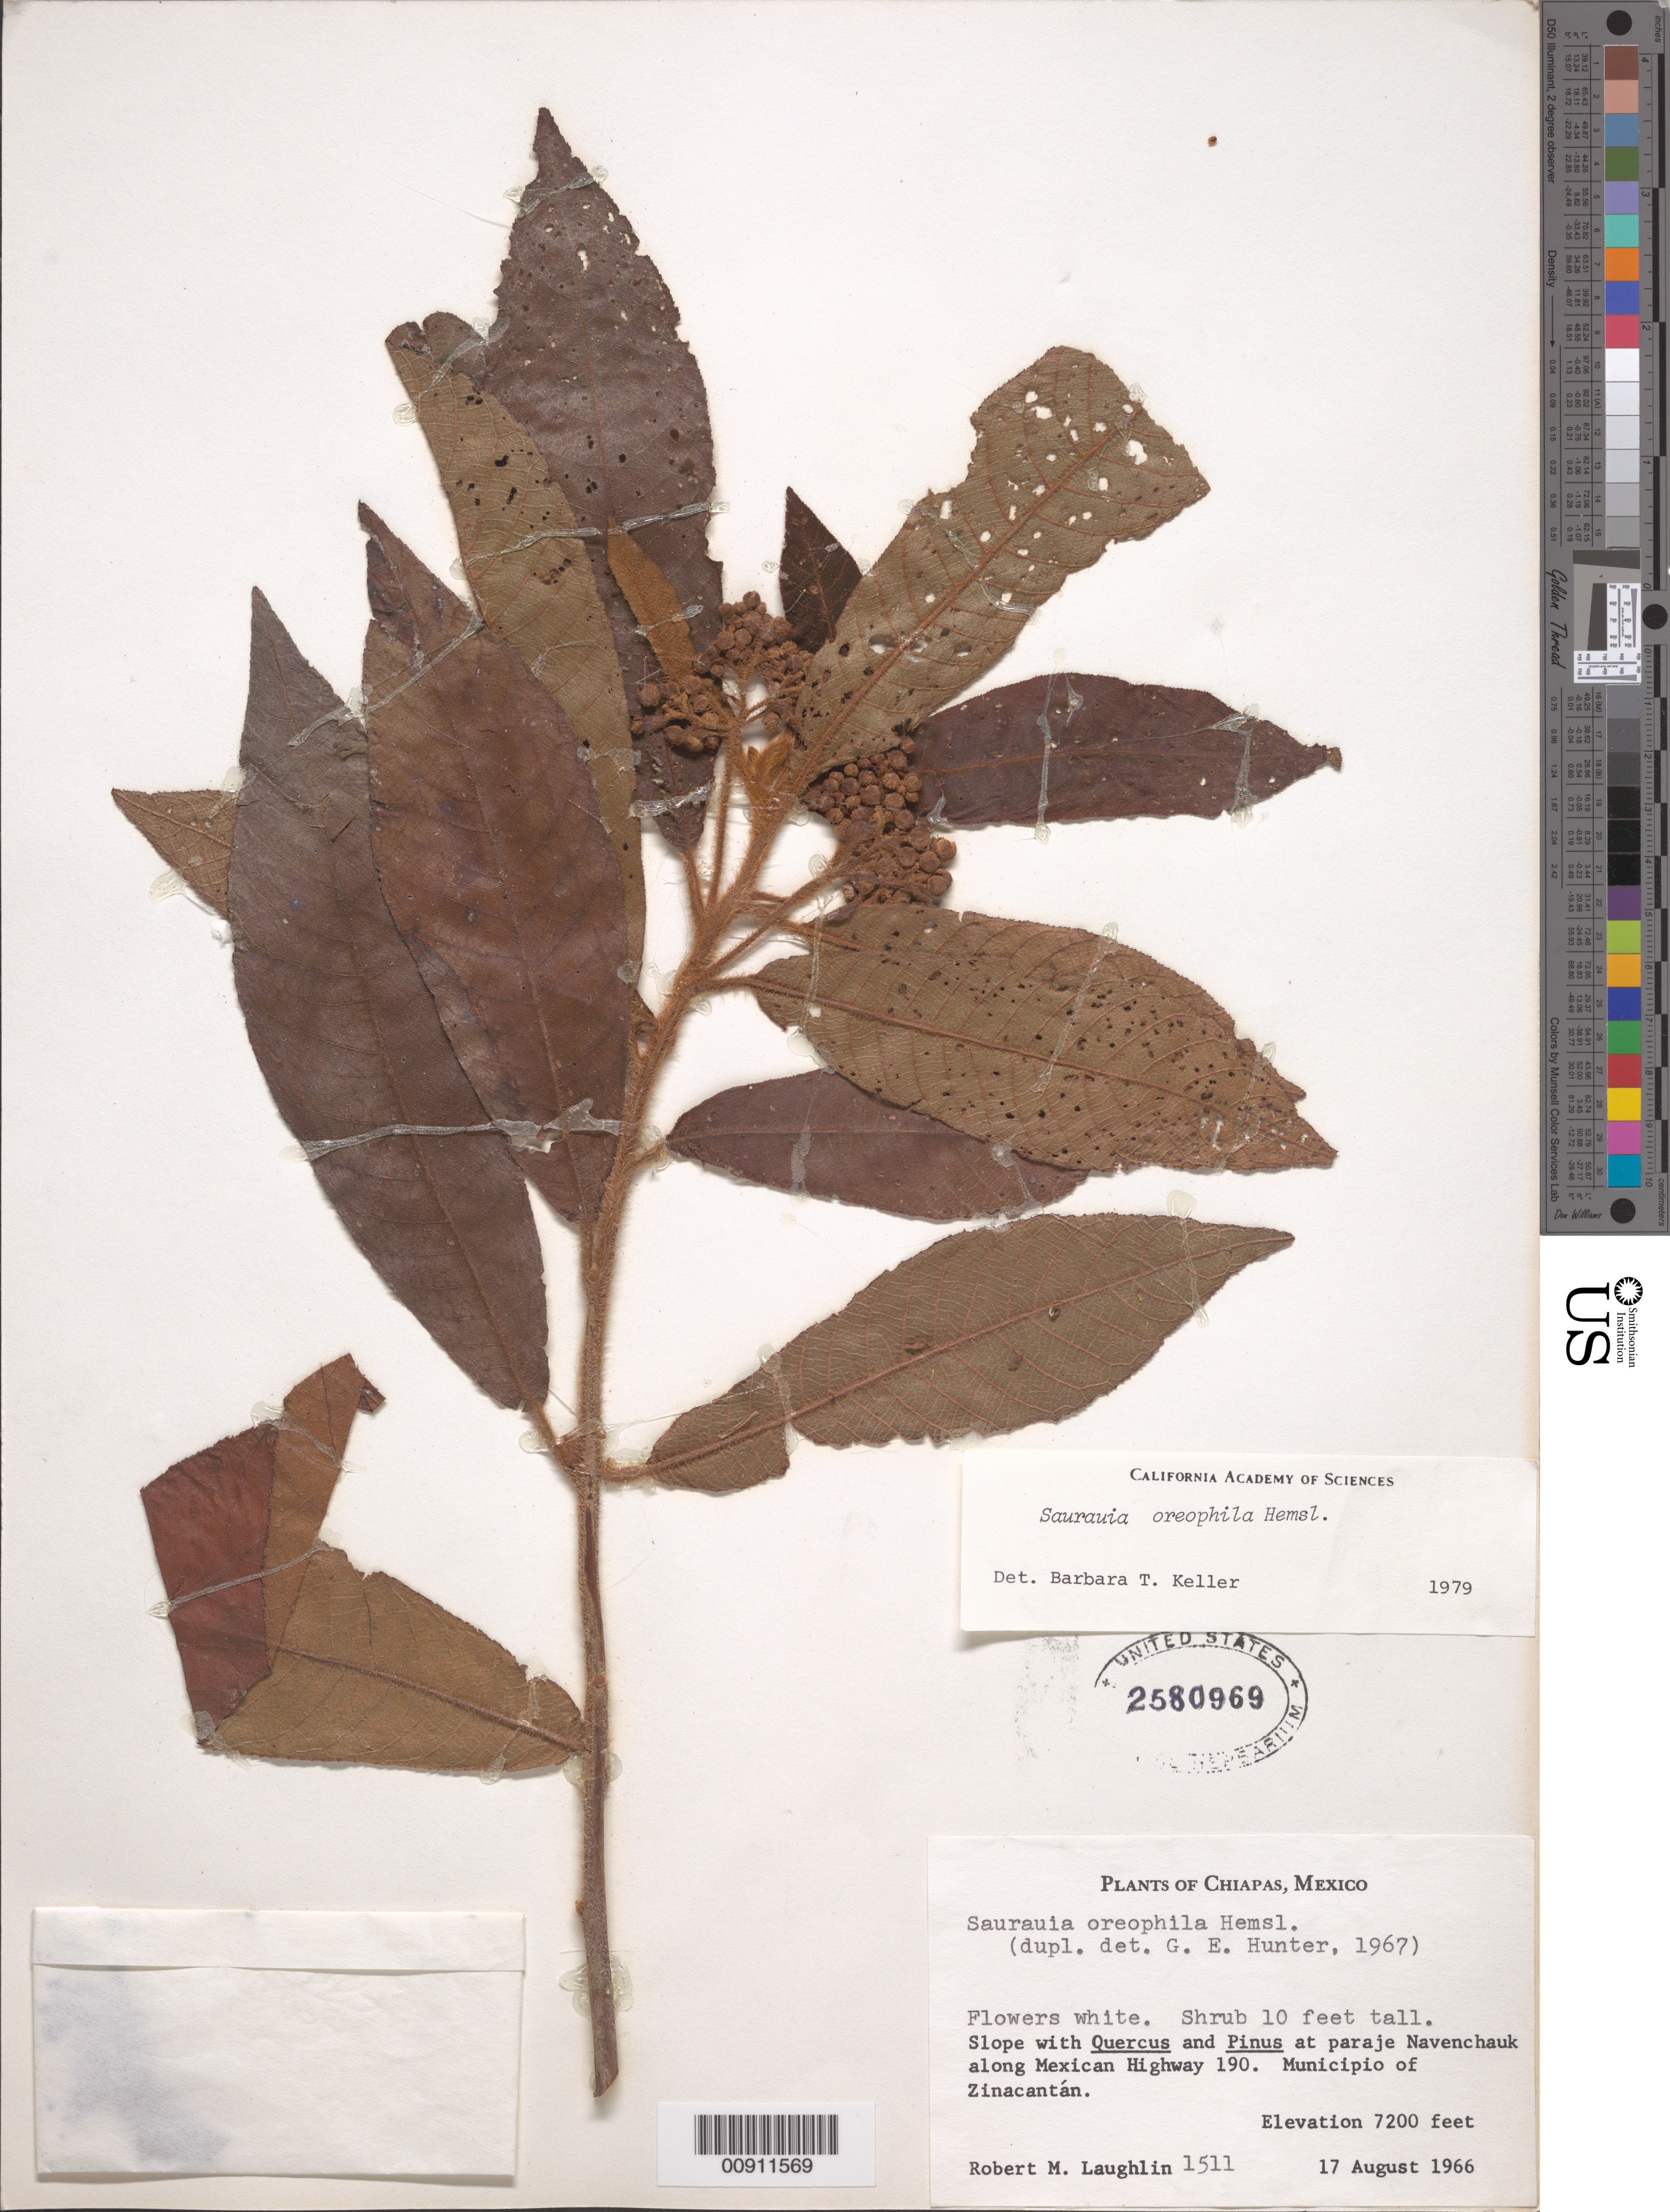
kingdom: Plantae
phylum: Tracheophyta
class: Magnoliopsida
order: Ericales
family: Actinidiaceae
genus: Saurauia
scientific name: Saurauia oreophila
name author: Hemsl.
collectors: R. M. Laughlin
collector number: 1511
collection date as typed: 17 Aug 1966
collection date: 1966-08-17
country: Mexico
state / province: Chiapas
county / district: Zinacantán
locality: At paraje Navenchauk along Mexican Highway 190. Municipio of Zinacantán, Chiapas.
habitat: Slope with Quercus and Pinus.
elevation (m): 2195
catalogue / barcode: US 2580969